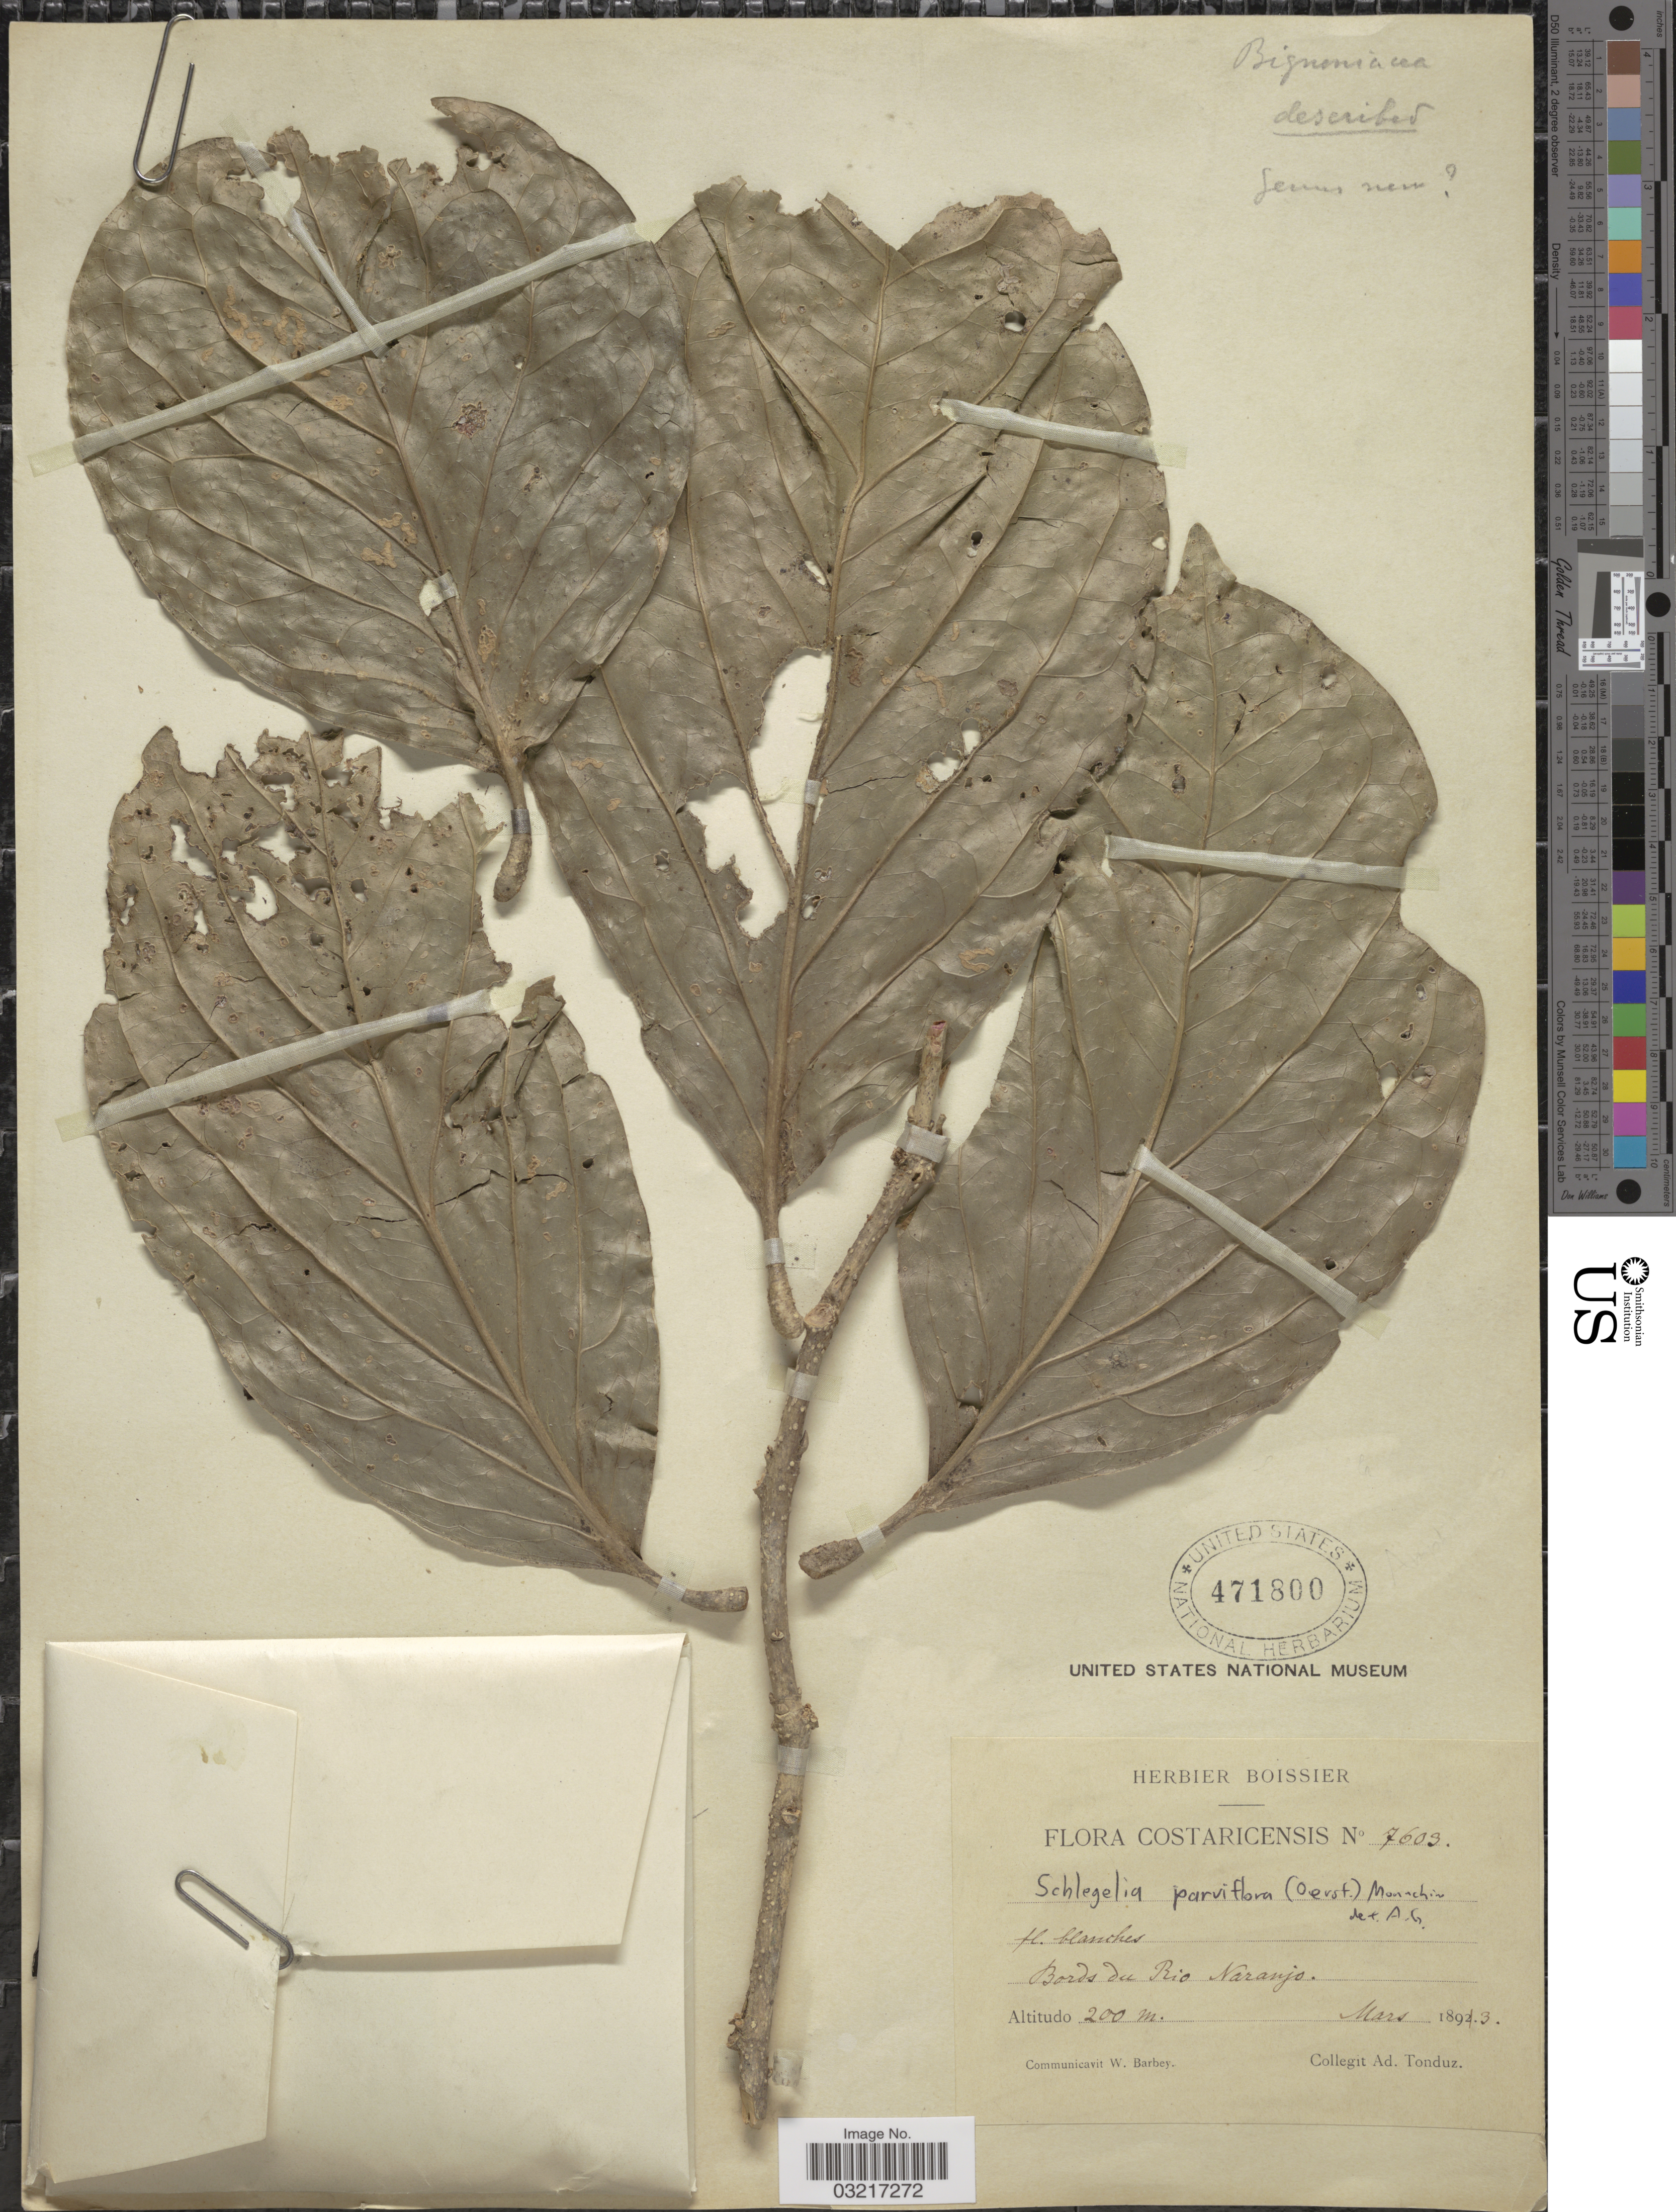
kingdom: Plantae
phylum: Tracheophyta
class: Magnoliopsida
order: Lamiales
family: Schlegeliaceae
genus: Schlegelia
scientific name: Schlegelia parviflora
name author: (Oerst.) Monach.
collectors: A. Tonduz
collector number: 7603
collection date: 1893-03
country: Costa Rica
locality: Bords du Rio Naranjo.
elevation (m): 200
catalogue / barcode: US 471800